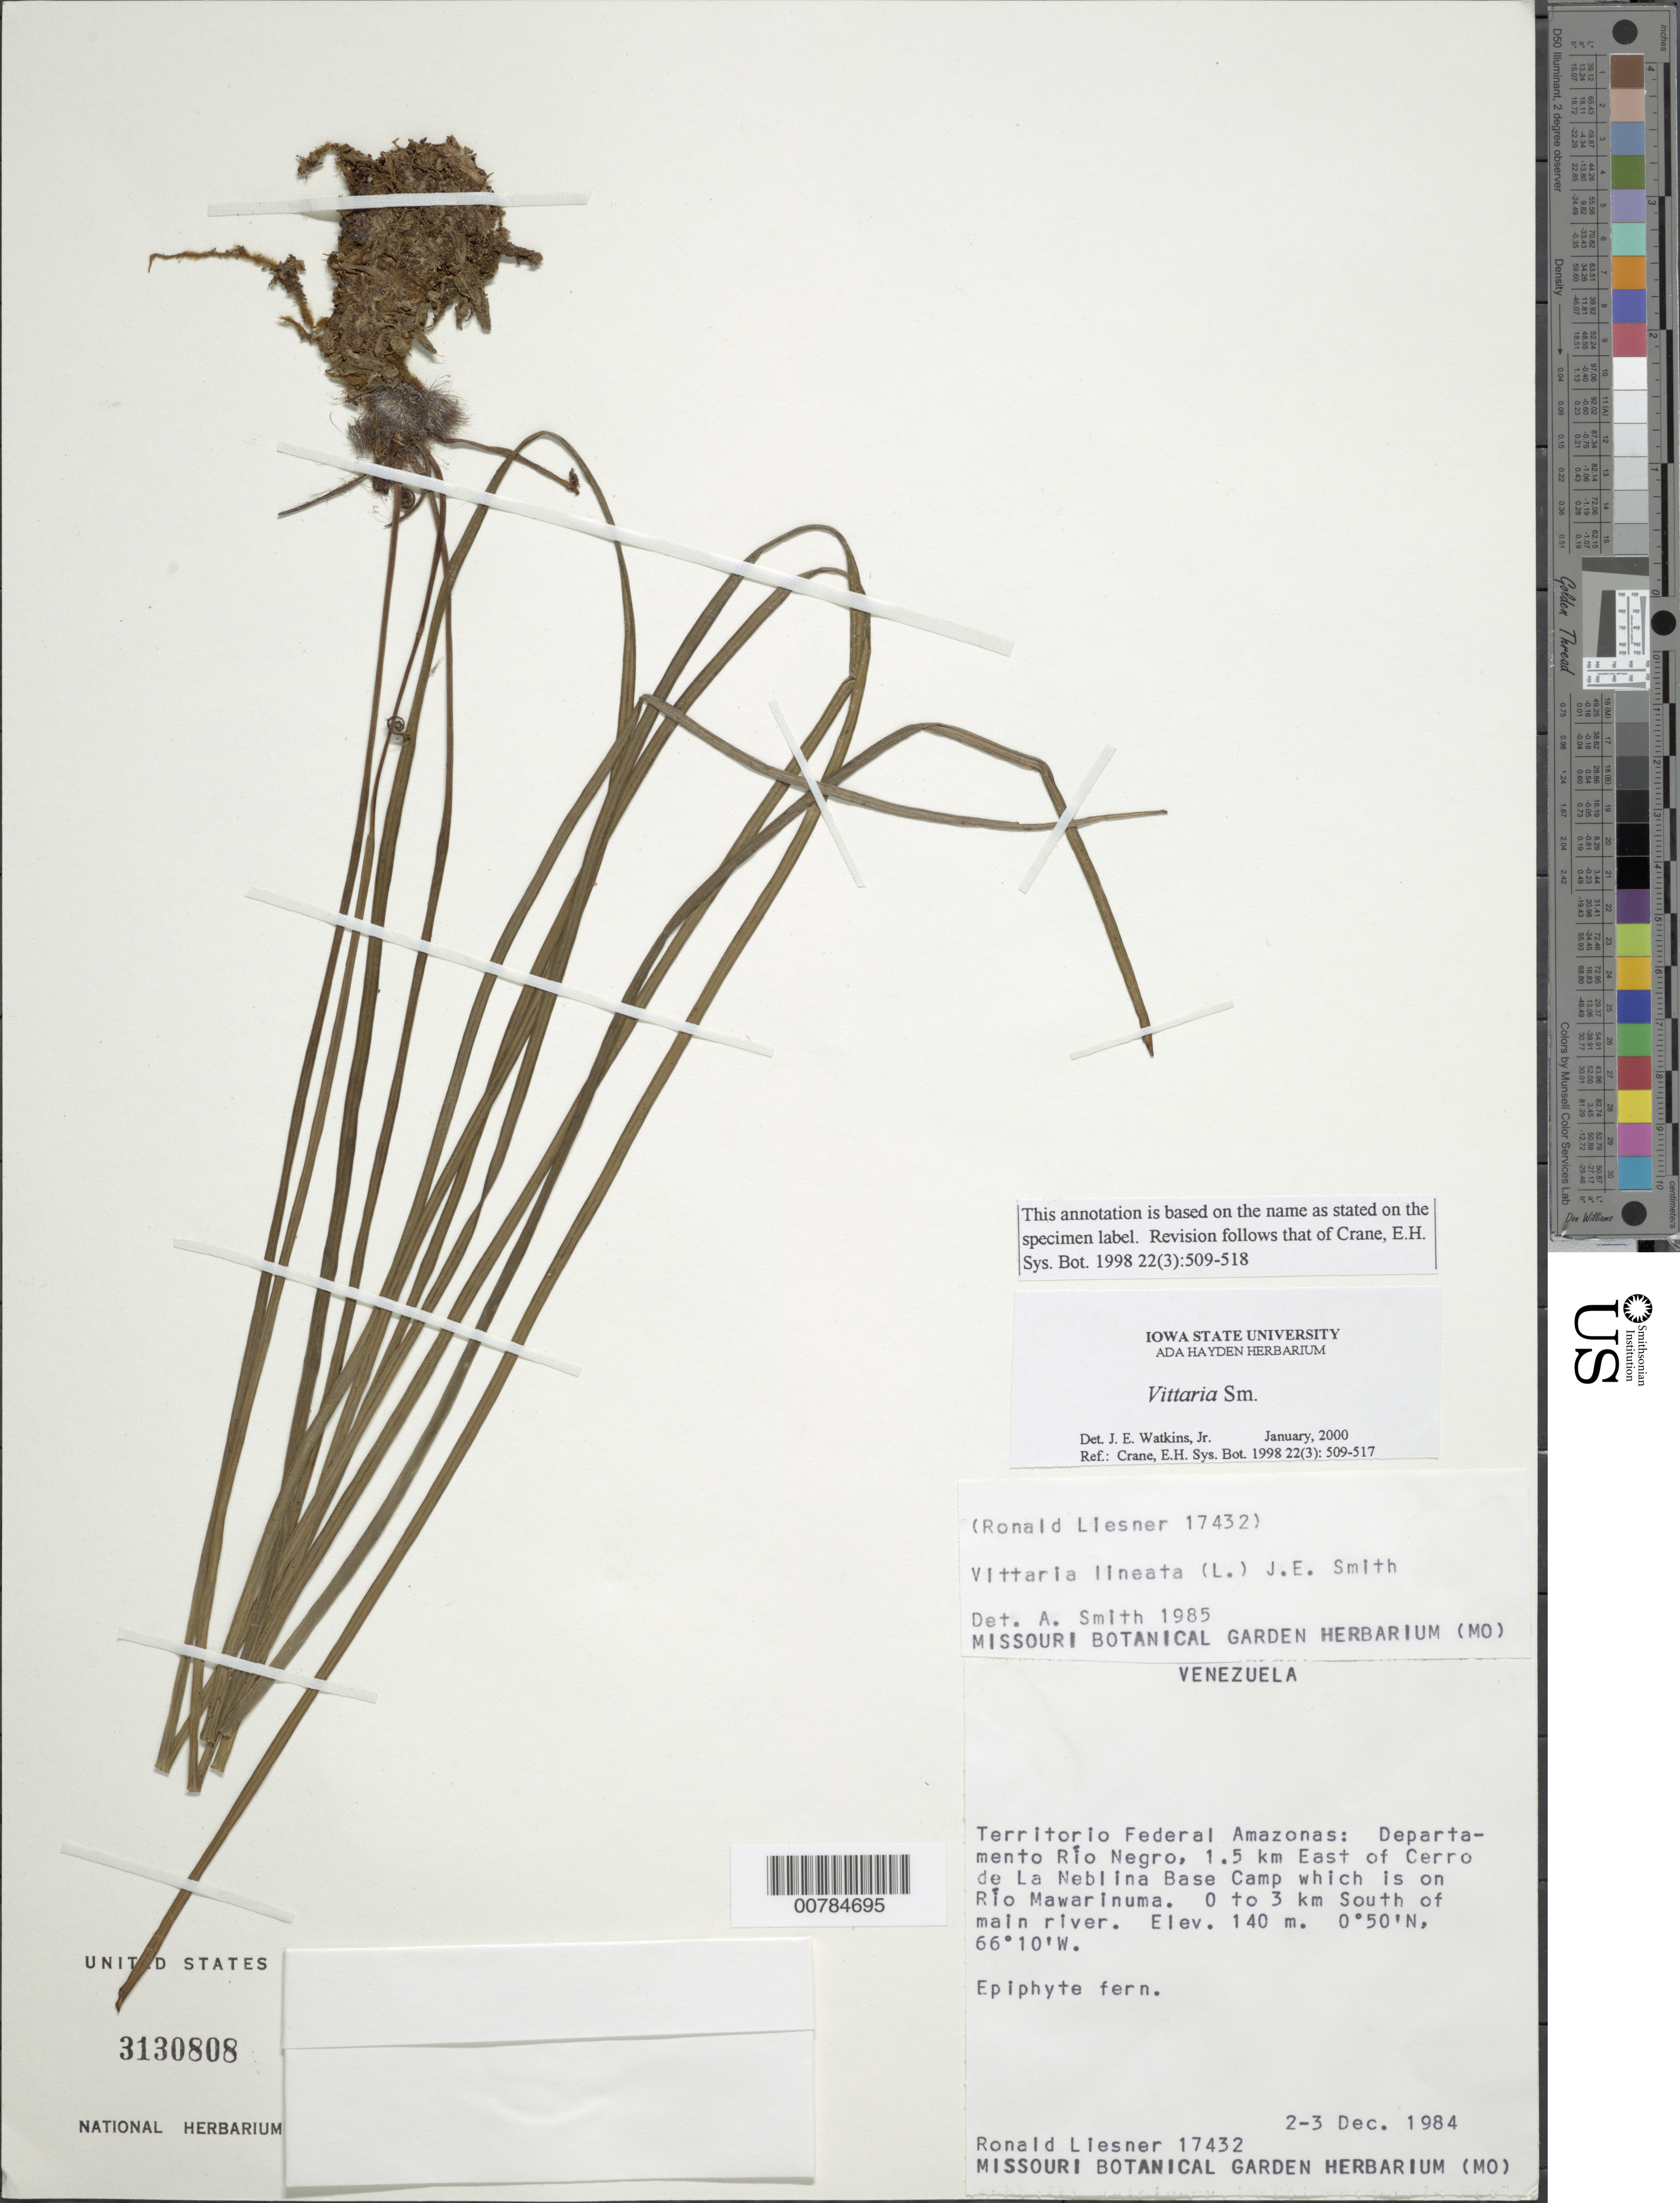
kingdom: Plantae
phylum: Tracheophyta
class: Polypodiopsida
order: Polypodiales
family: Pteridaceae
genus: Vittaria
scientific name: Vittaria lineata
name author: (L.) Sm.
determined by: Smith, A.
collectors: R. L. Liesner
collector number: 17432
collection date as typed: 2-Dec-84 to 3-Dec-84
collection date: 1984-12-02/1984-12-03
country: Venezuela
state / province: Amazonas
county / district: Río Negro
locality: Río Mawarinuma, 1.5 km E of Cerro de La Neblina Base Camp, 0-3 km S of main river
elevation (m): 140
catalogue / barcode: US 3130808